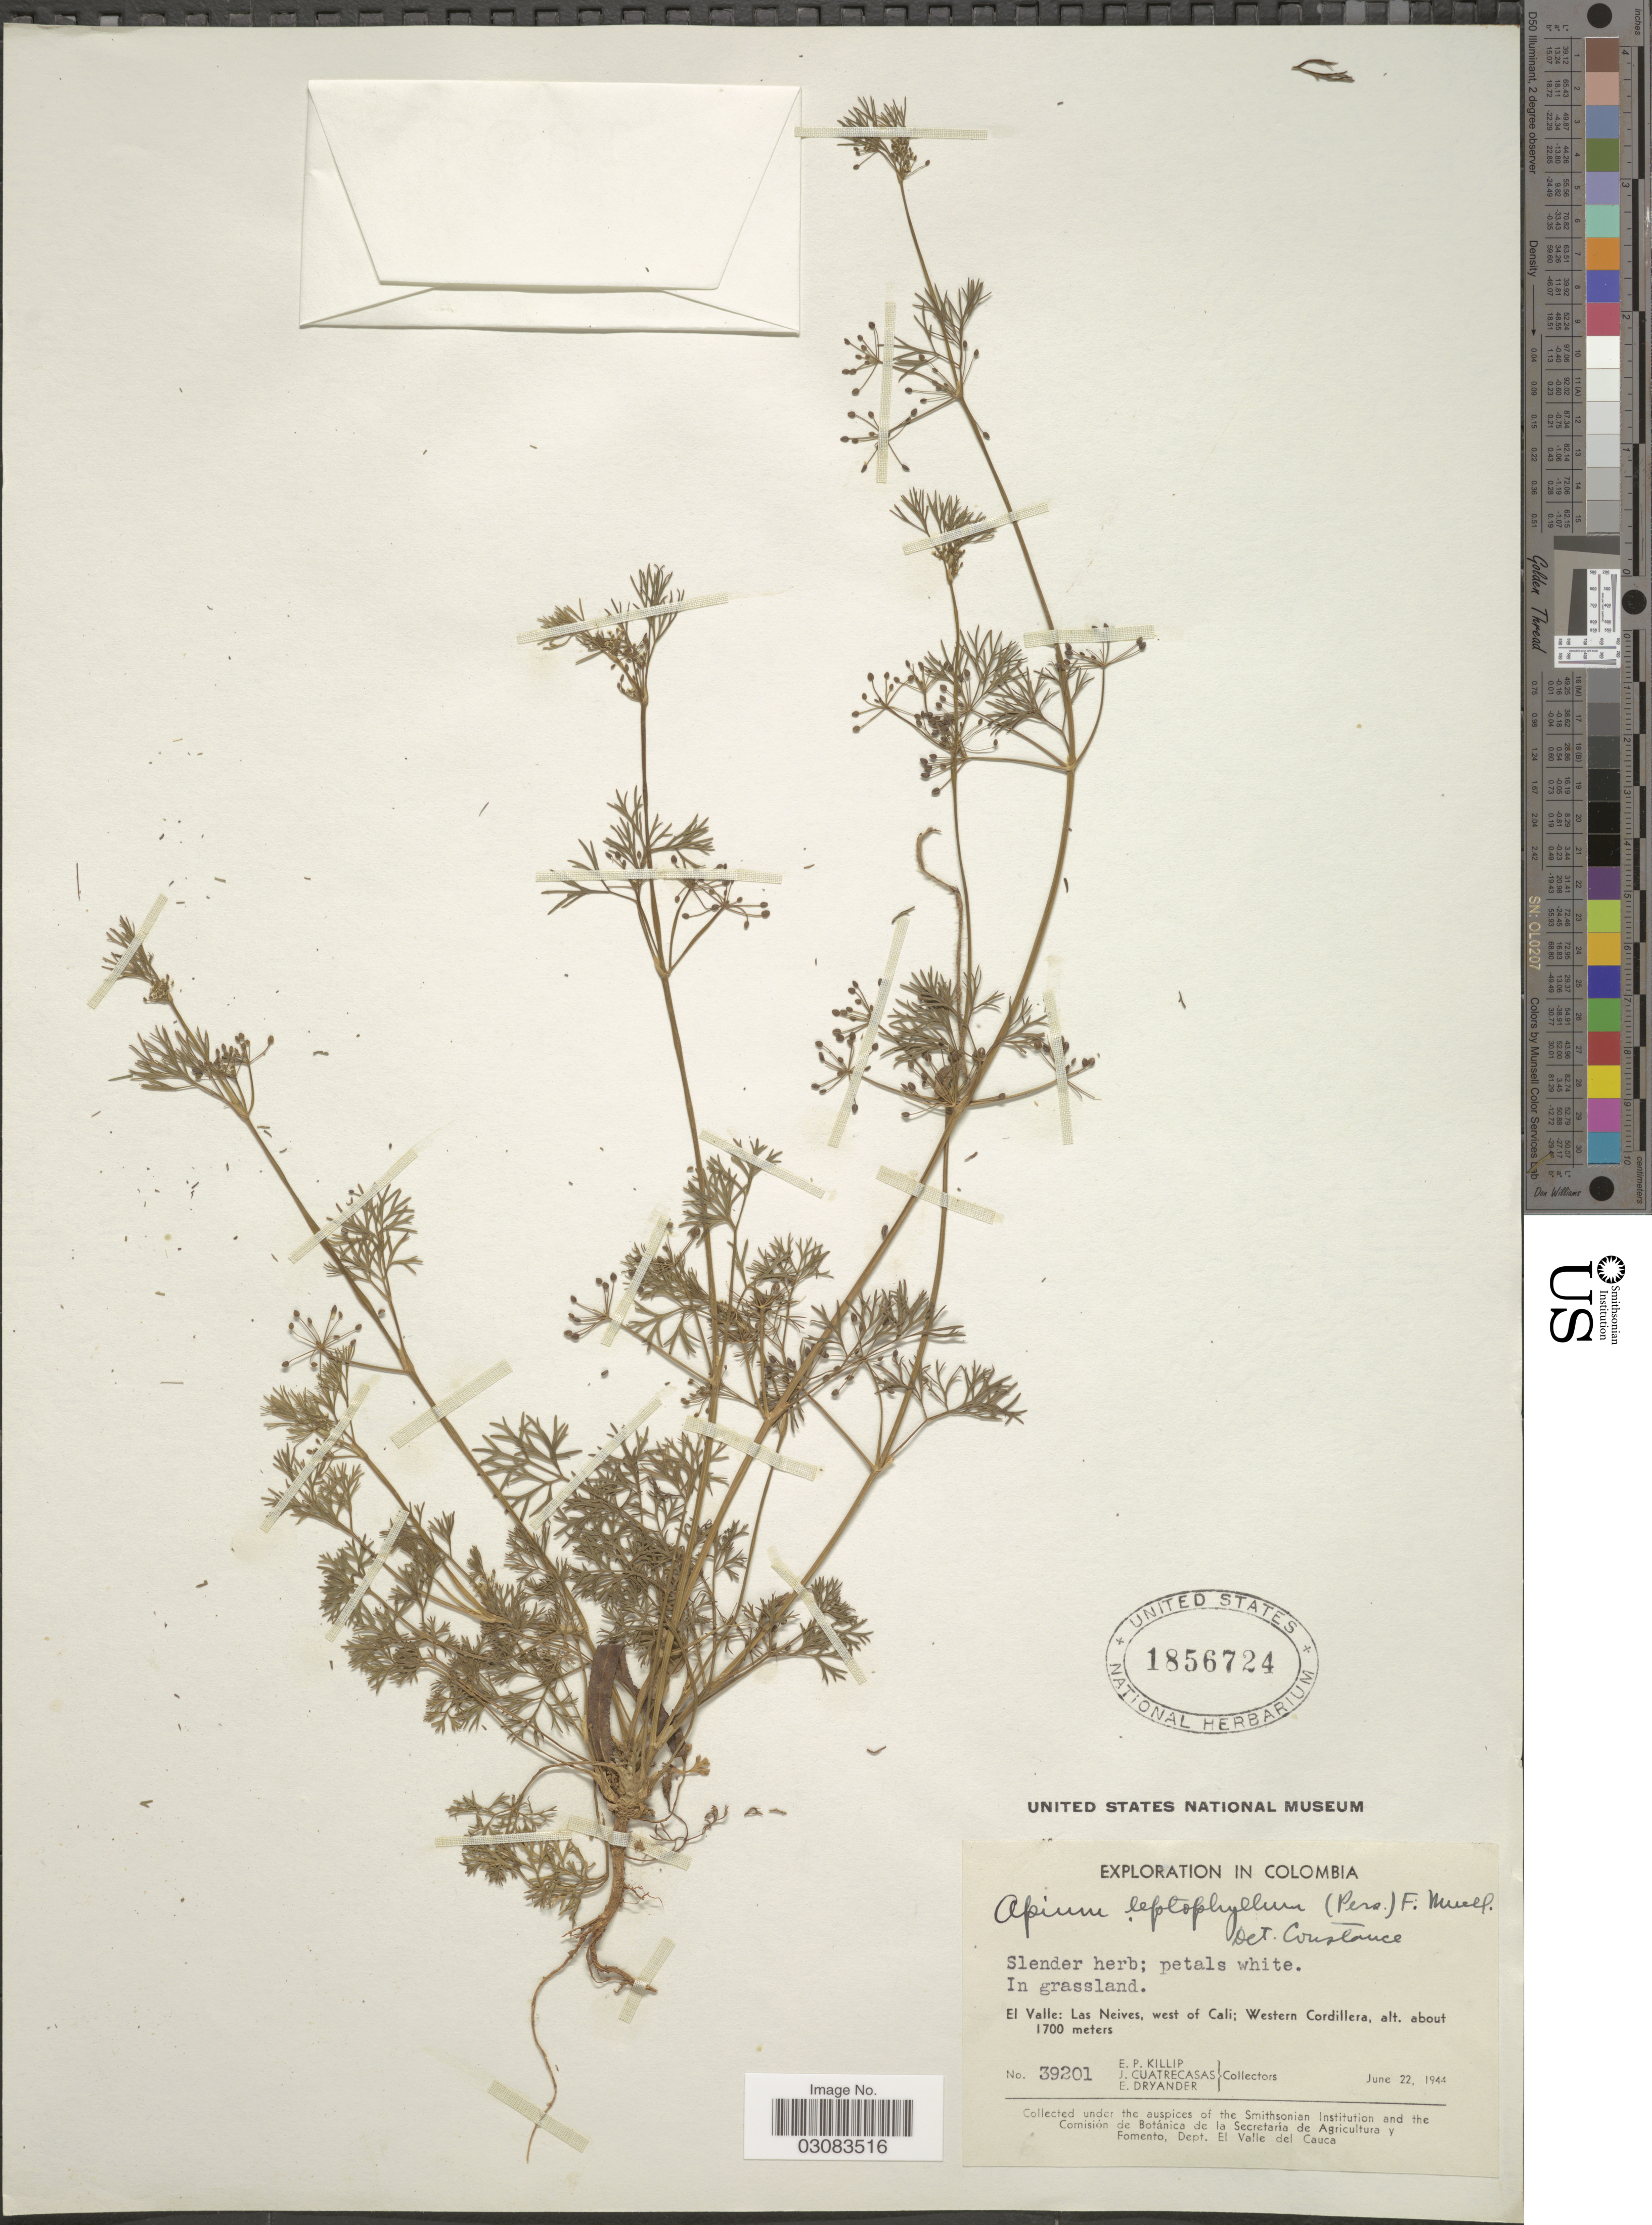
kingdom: Plantae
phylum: Tracheophyta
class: Magnoliopsida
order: Apiales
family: Apiaceae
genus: Cyclospermum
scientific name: Cyclospermum leptophyllum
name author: (Pers.) Sprague ex Britton & P. Wilson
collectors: E. P. Killip, J. Cuatrecasas & E. Dryander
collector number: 39201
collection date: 1944-06-22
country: Colombia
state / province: Valle del Cauca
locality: El Valle: Las Neives, west of Cali; Western Cordillera.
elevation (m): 1700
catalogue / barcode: US 1856724